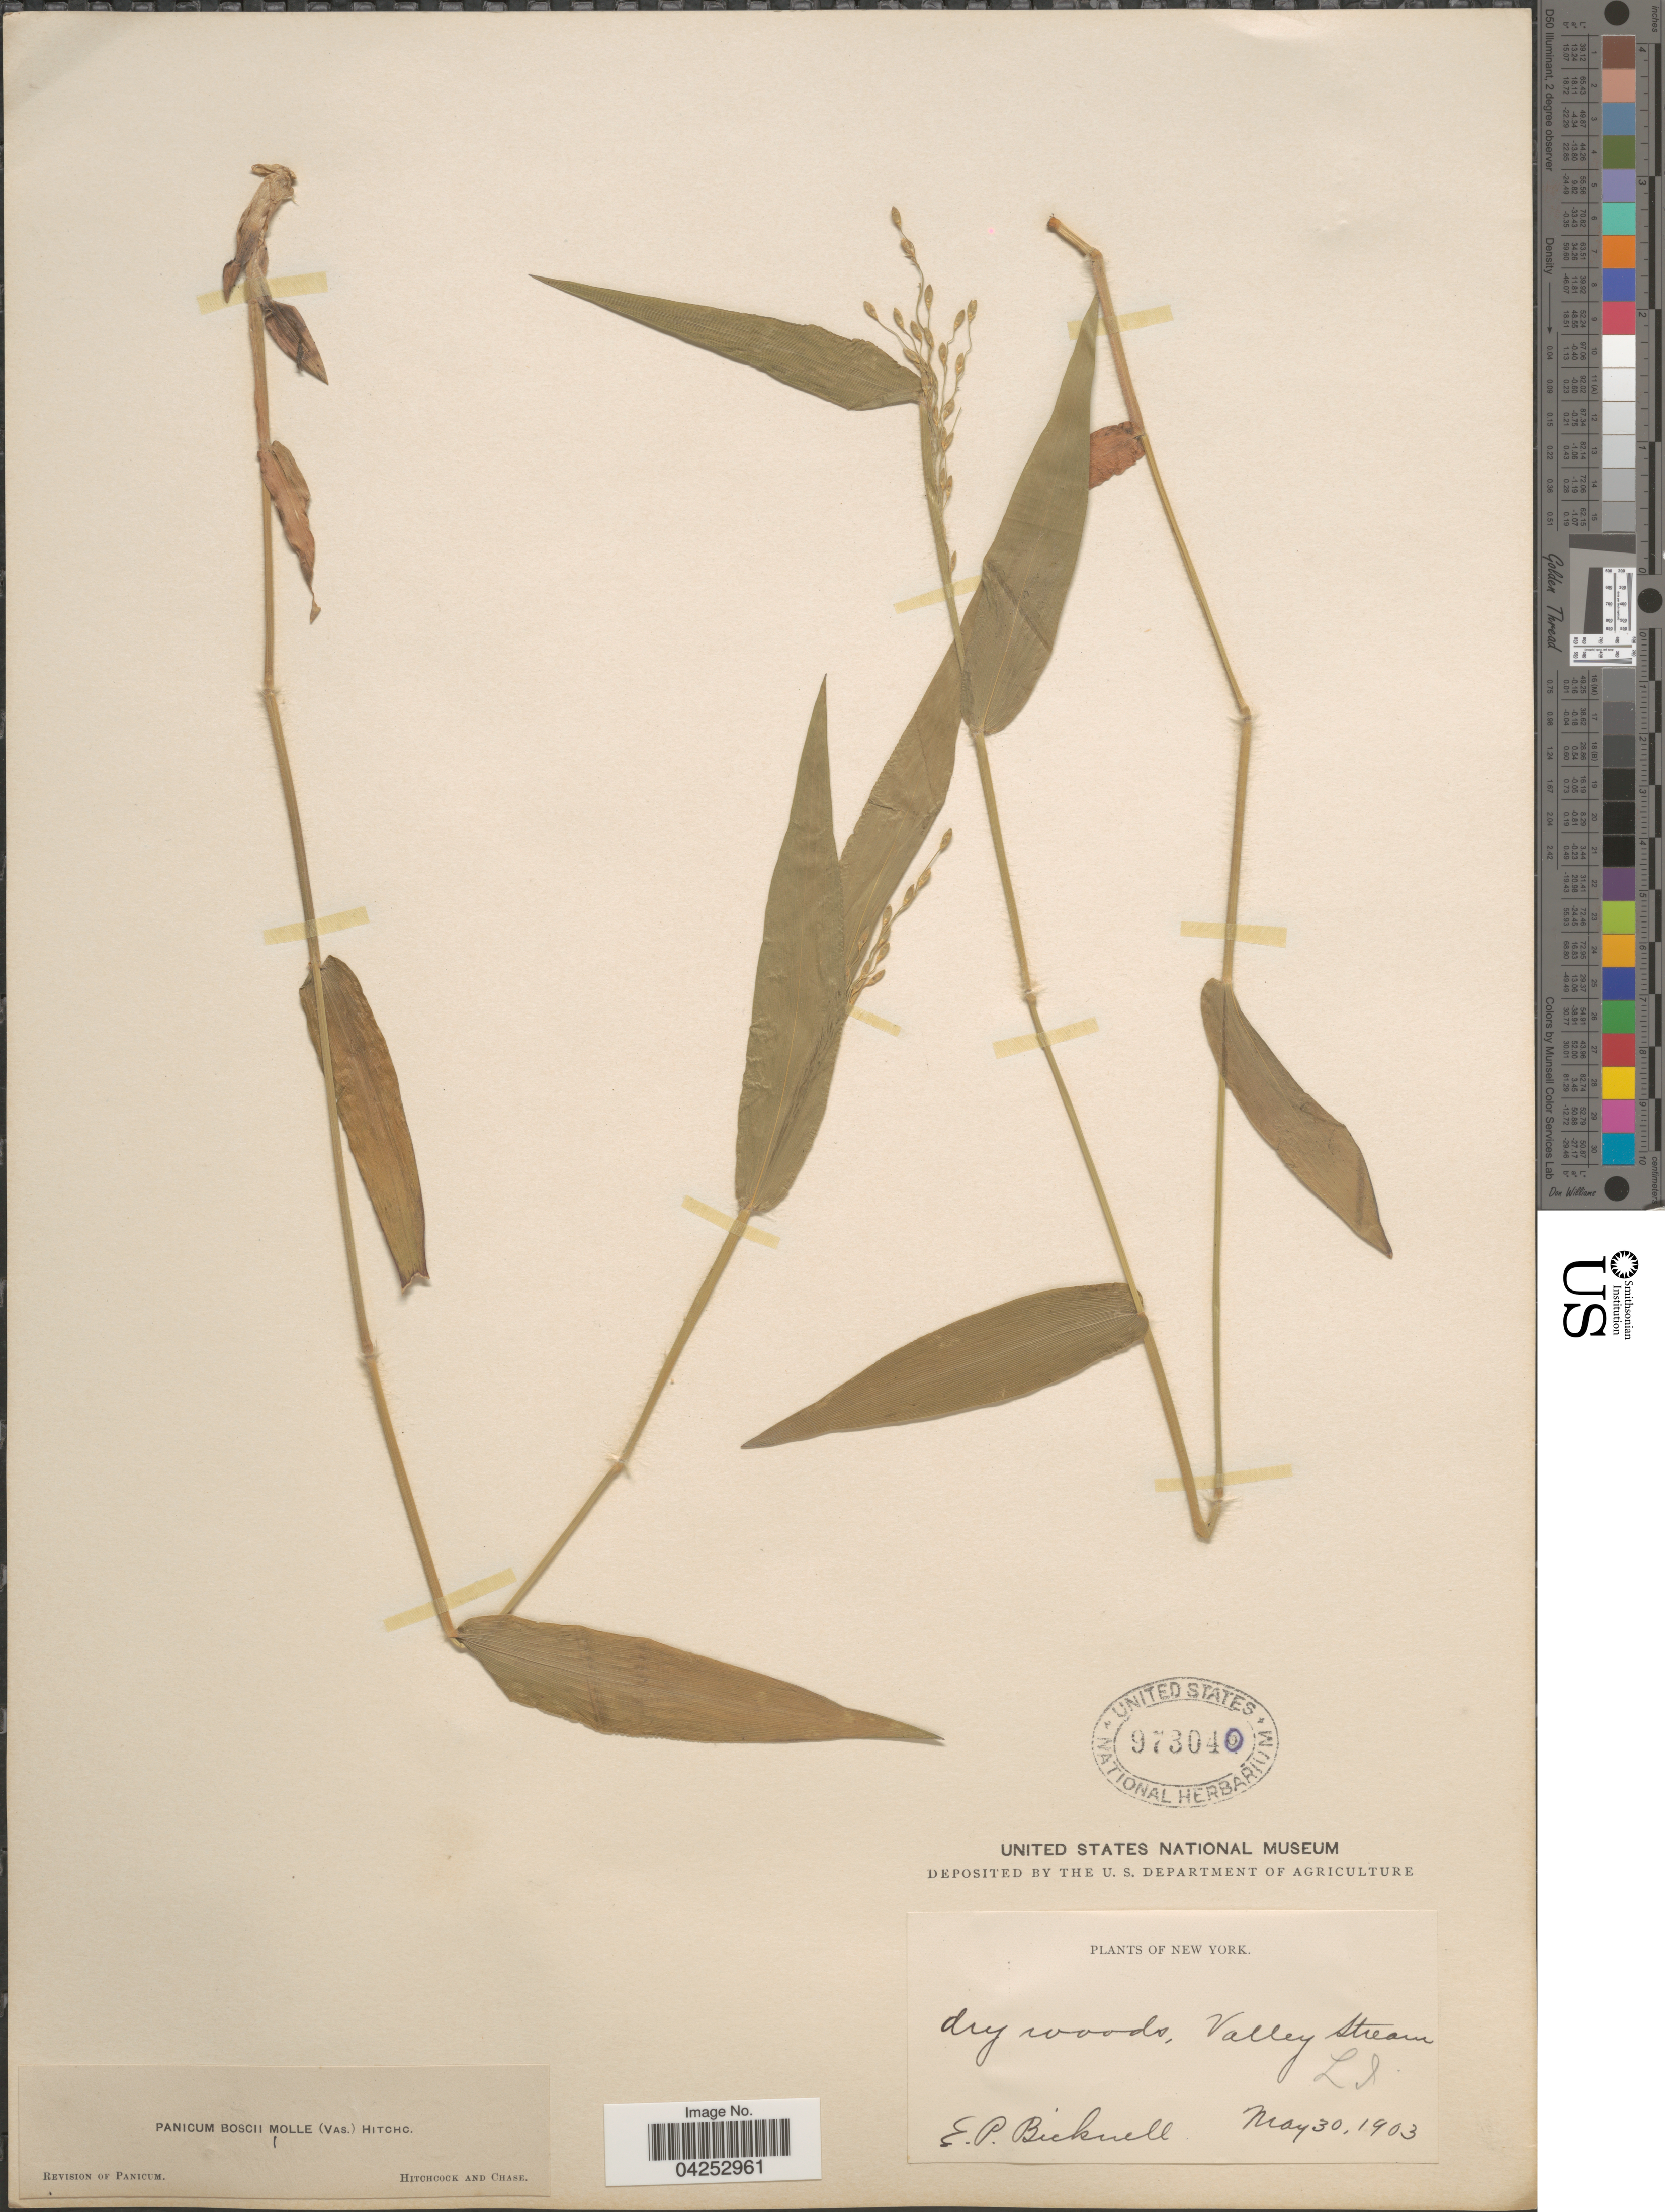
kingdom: Plantae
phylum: Tracheophyta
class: Liliopsida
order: Poales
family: Poaceae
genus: Dichanthelium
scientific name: Dichanthelium boscii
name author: (Poir.) Gould & C.A. Clark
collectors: E. P. Bicknell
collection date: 1903-05-30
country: United States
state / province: New York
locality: Dry woods, Valley Stream. LI.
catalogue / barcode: US 973040